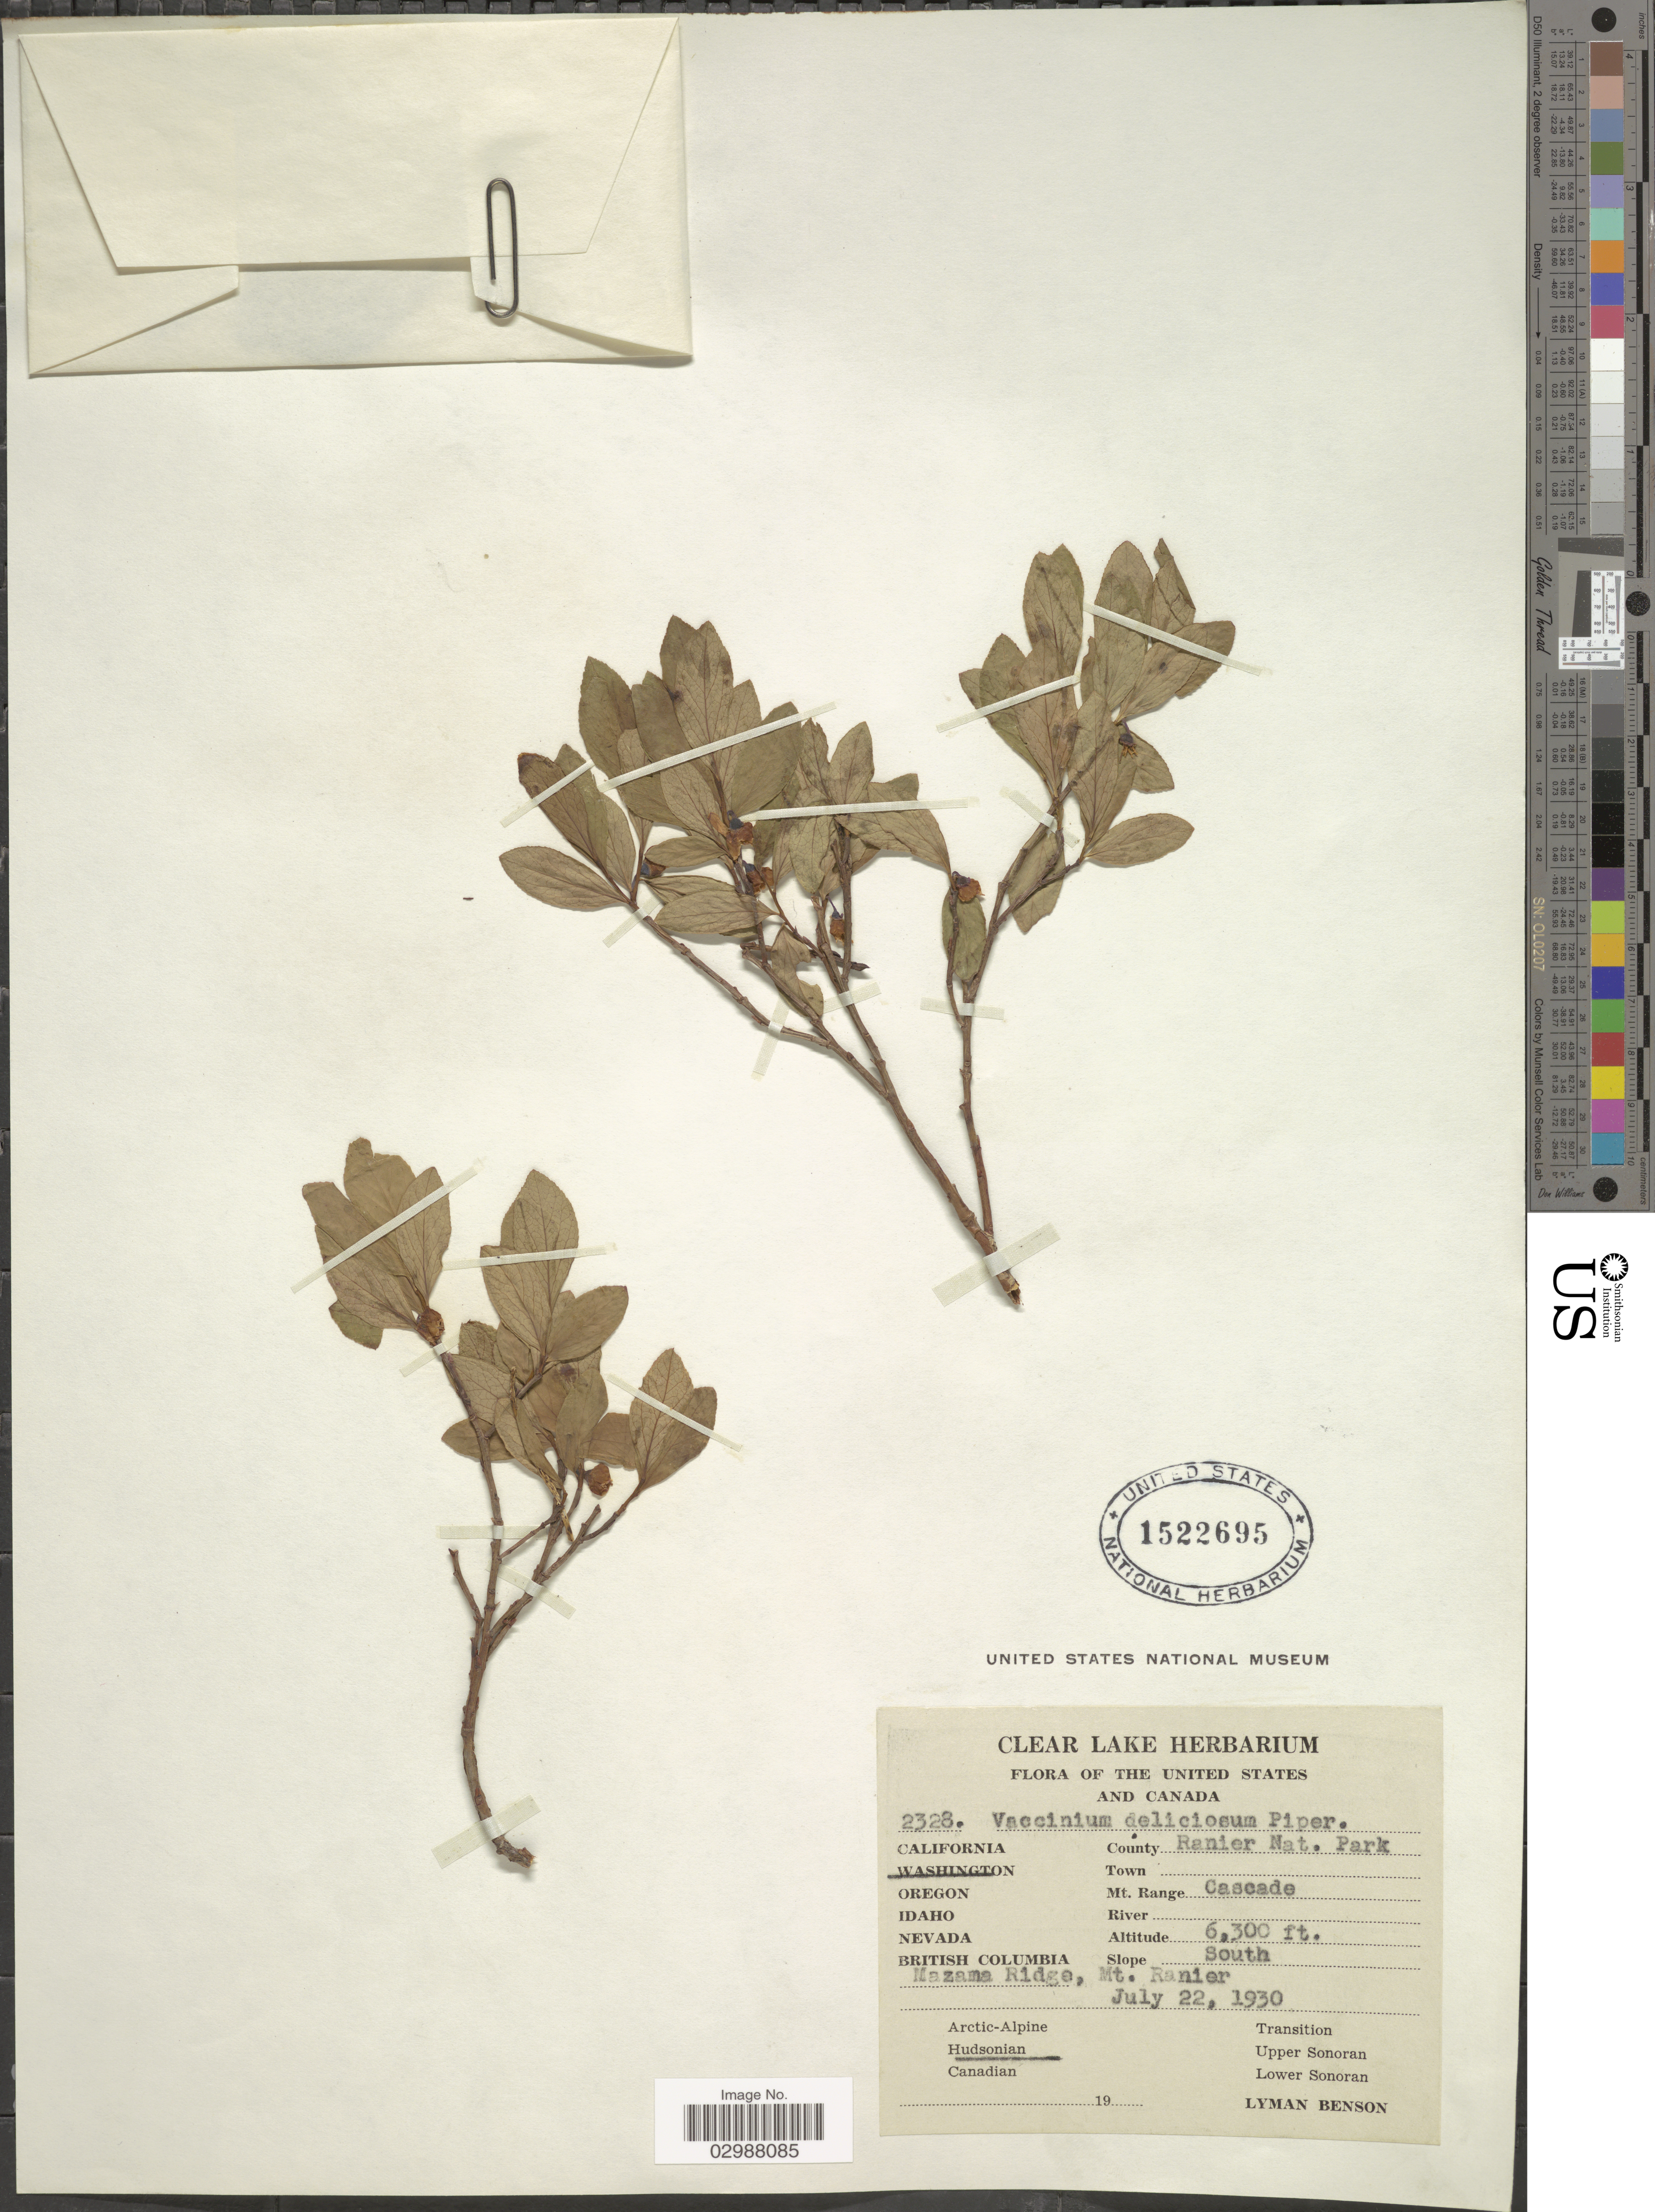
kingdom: Plantae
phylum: Tracheophyta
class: Magnoliopsida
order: Ericales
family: Ericaceae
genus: Vaccinium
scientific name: Vaccinium deliciosum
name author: Piper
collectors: L. D. Benson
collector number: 2328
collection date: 1930-07-22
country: United States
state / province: Washington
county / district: Lewis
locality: Ranier Nat. Park. Mt. Range Cascade. Slope South. Mazama Ridge, Mt. Ranier. Hudsonian.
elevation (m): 1920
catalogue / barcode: US 1522695